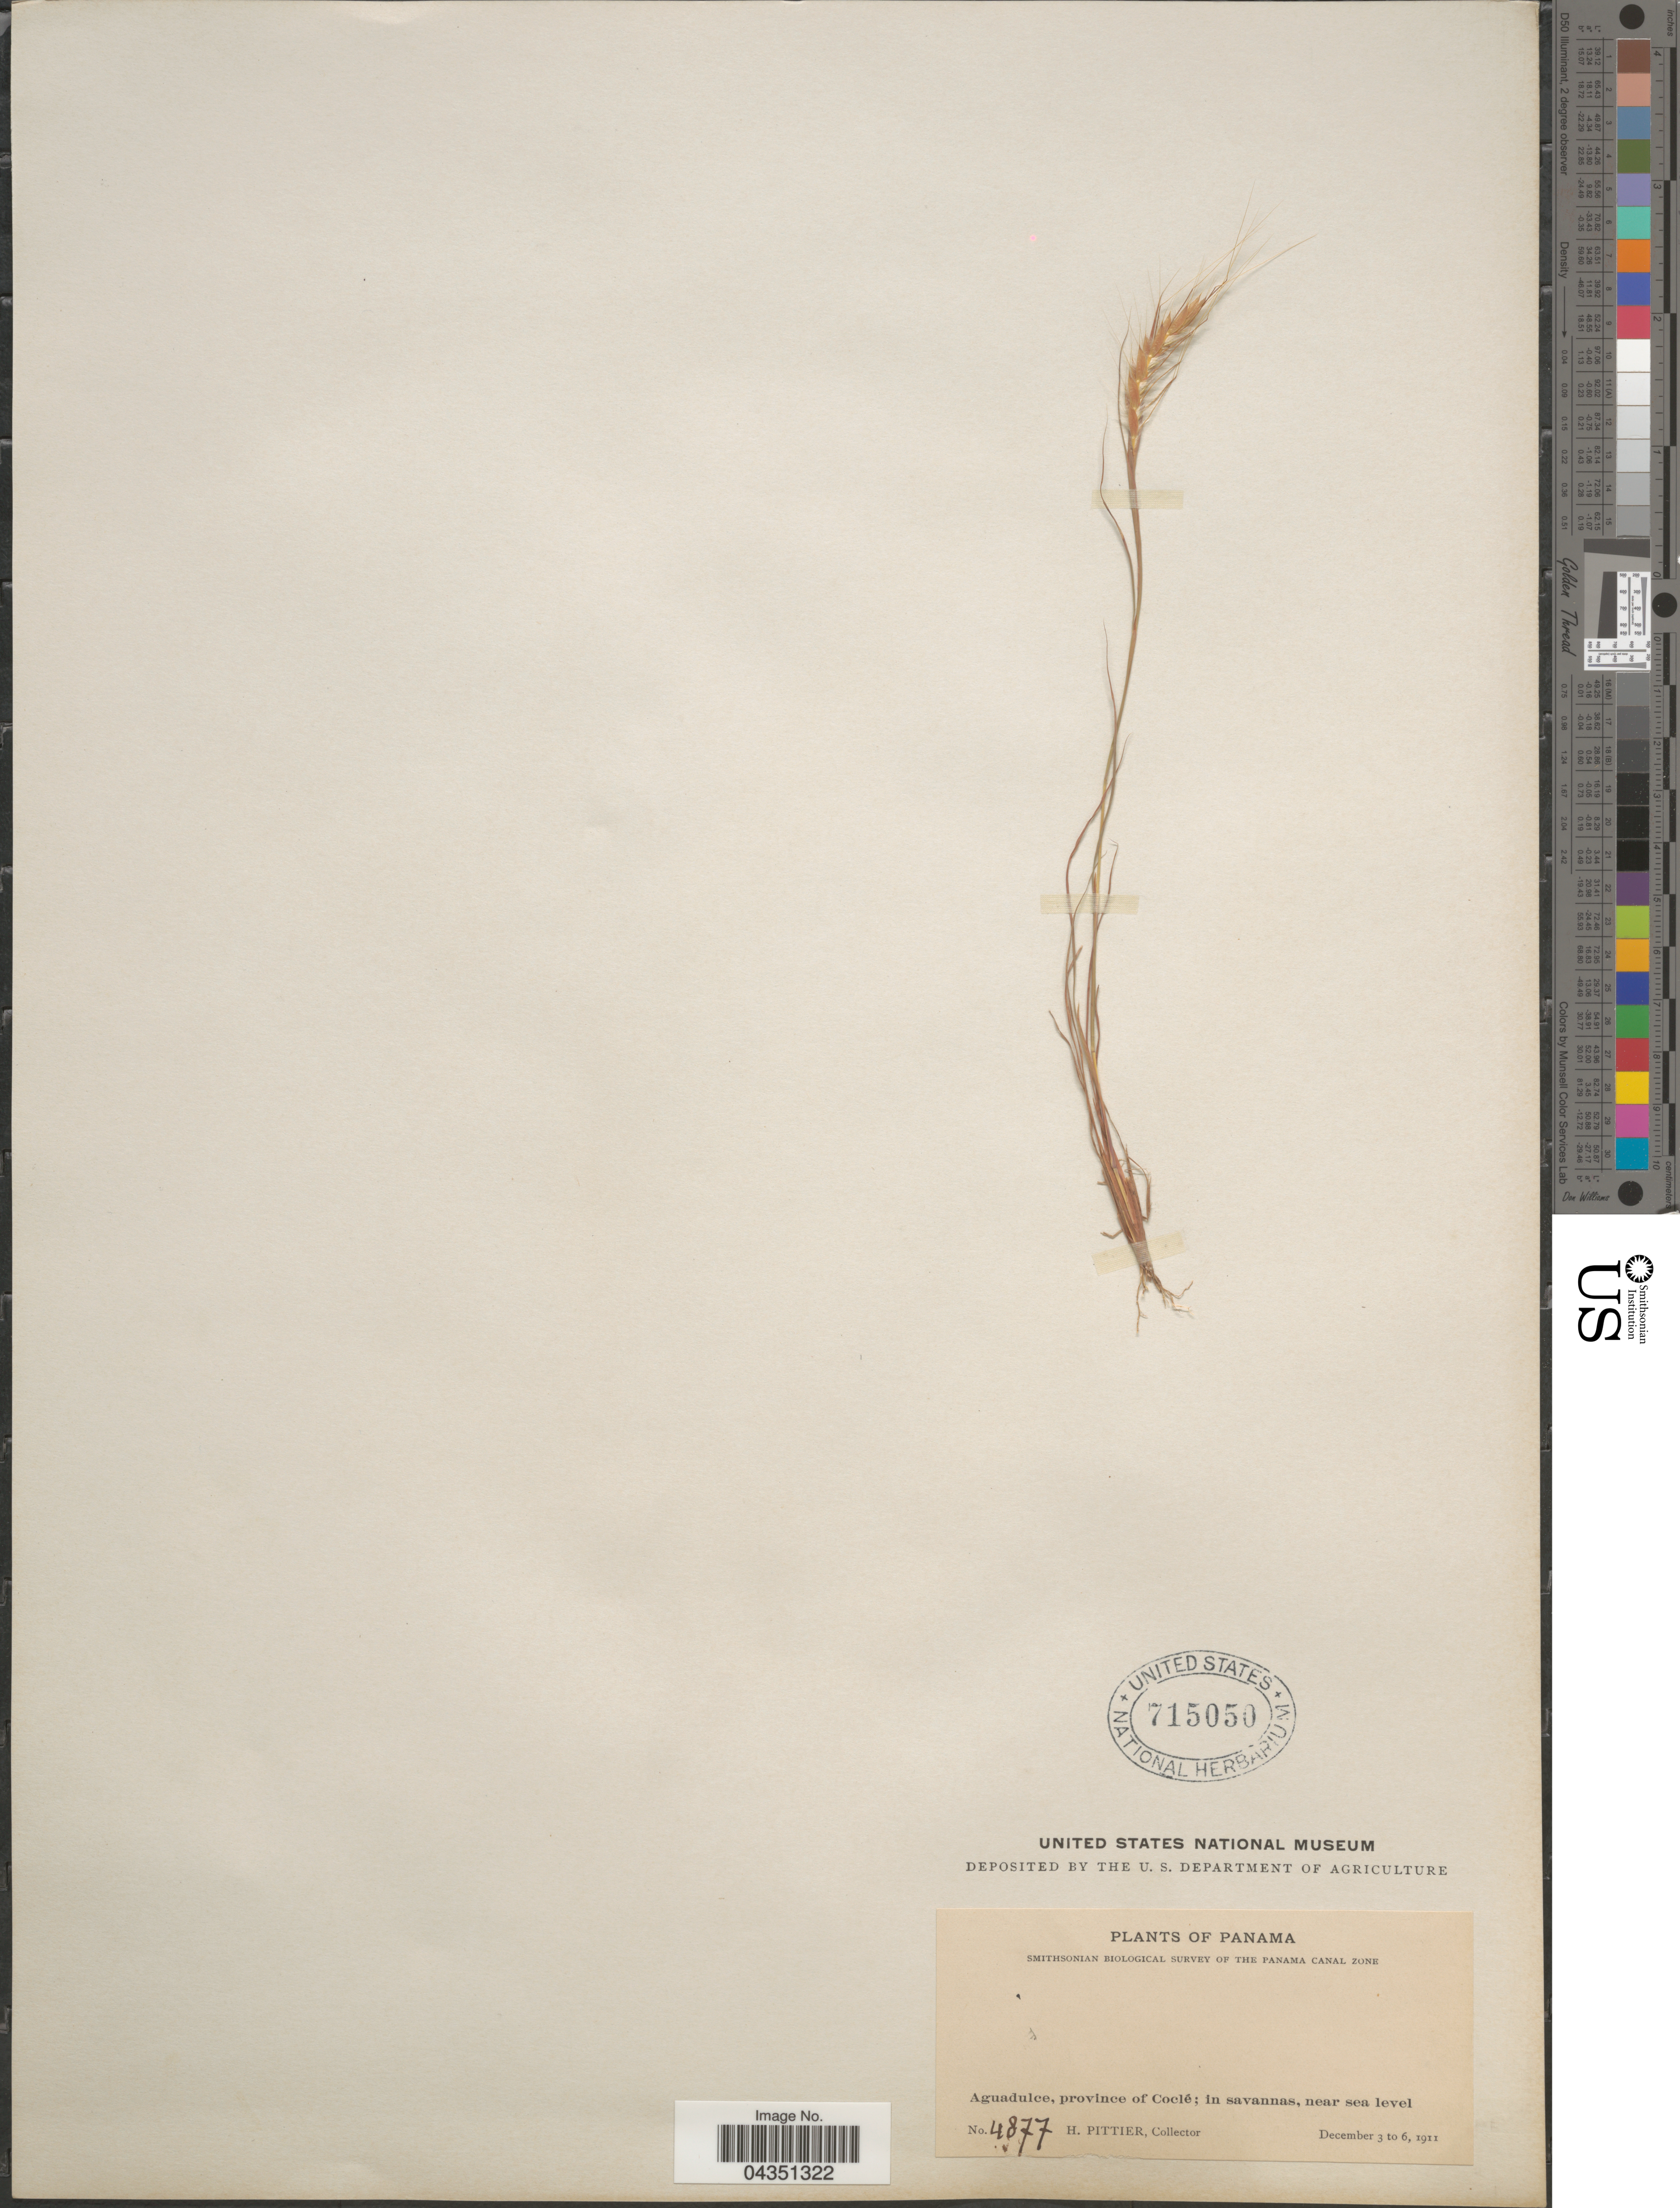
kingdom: Plantae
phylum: Tracheophyta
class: Liliopsida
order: Poales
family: Poaceae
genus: Diectomis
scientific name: Diectomis fastigiata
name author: (Sw.) P. Beauv.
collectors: H. F. Pittier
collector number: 4877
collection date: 1911-12-03/1911-12-06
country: Panama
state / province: Cocle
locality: Smithsonian Biological Survey of the Panama Canal Zone. Aguadulce; in savannas.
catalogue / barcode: US 715050